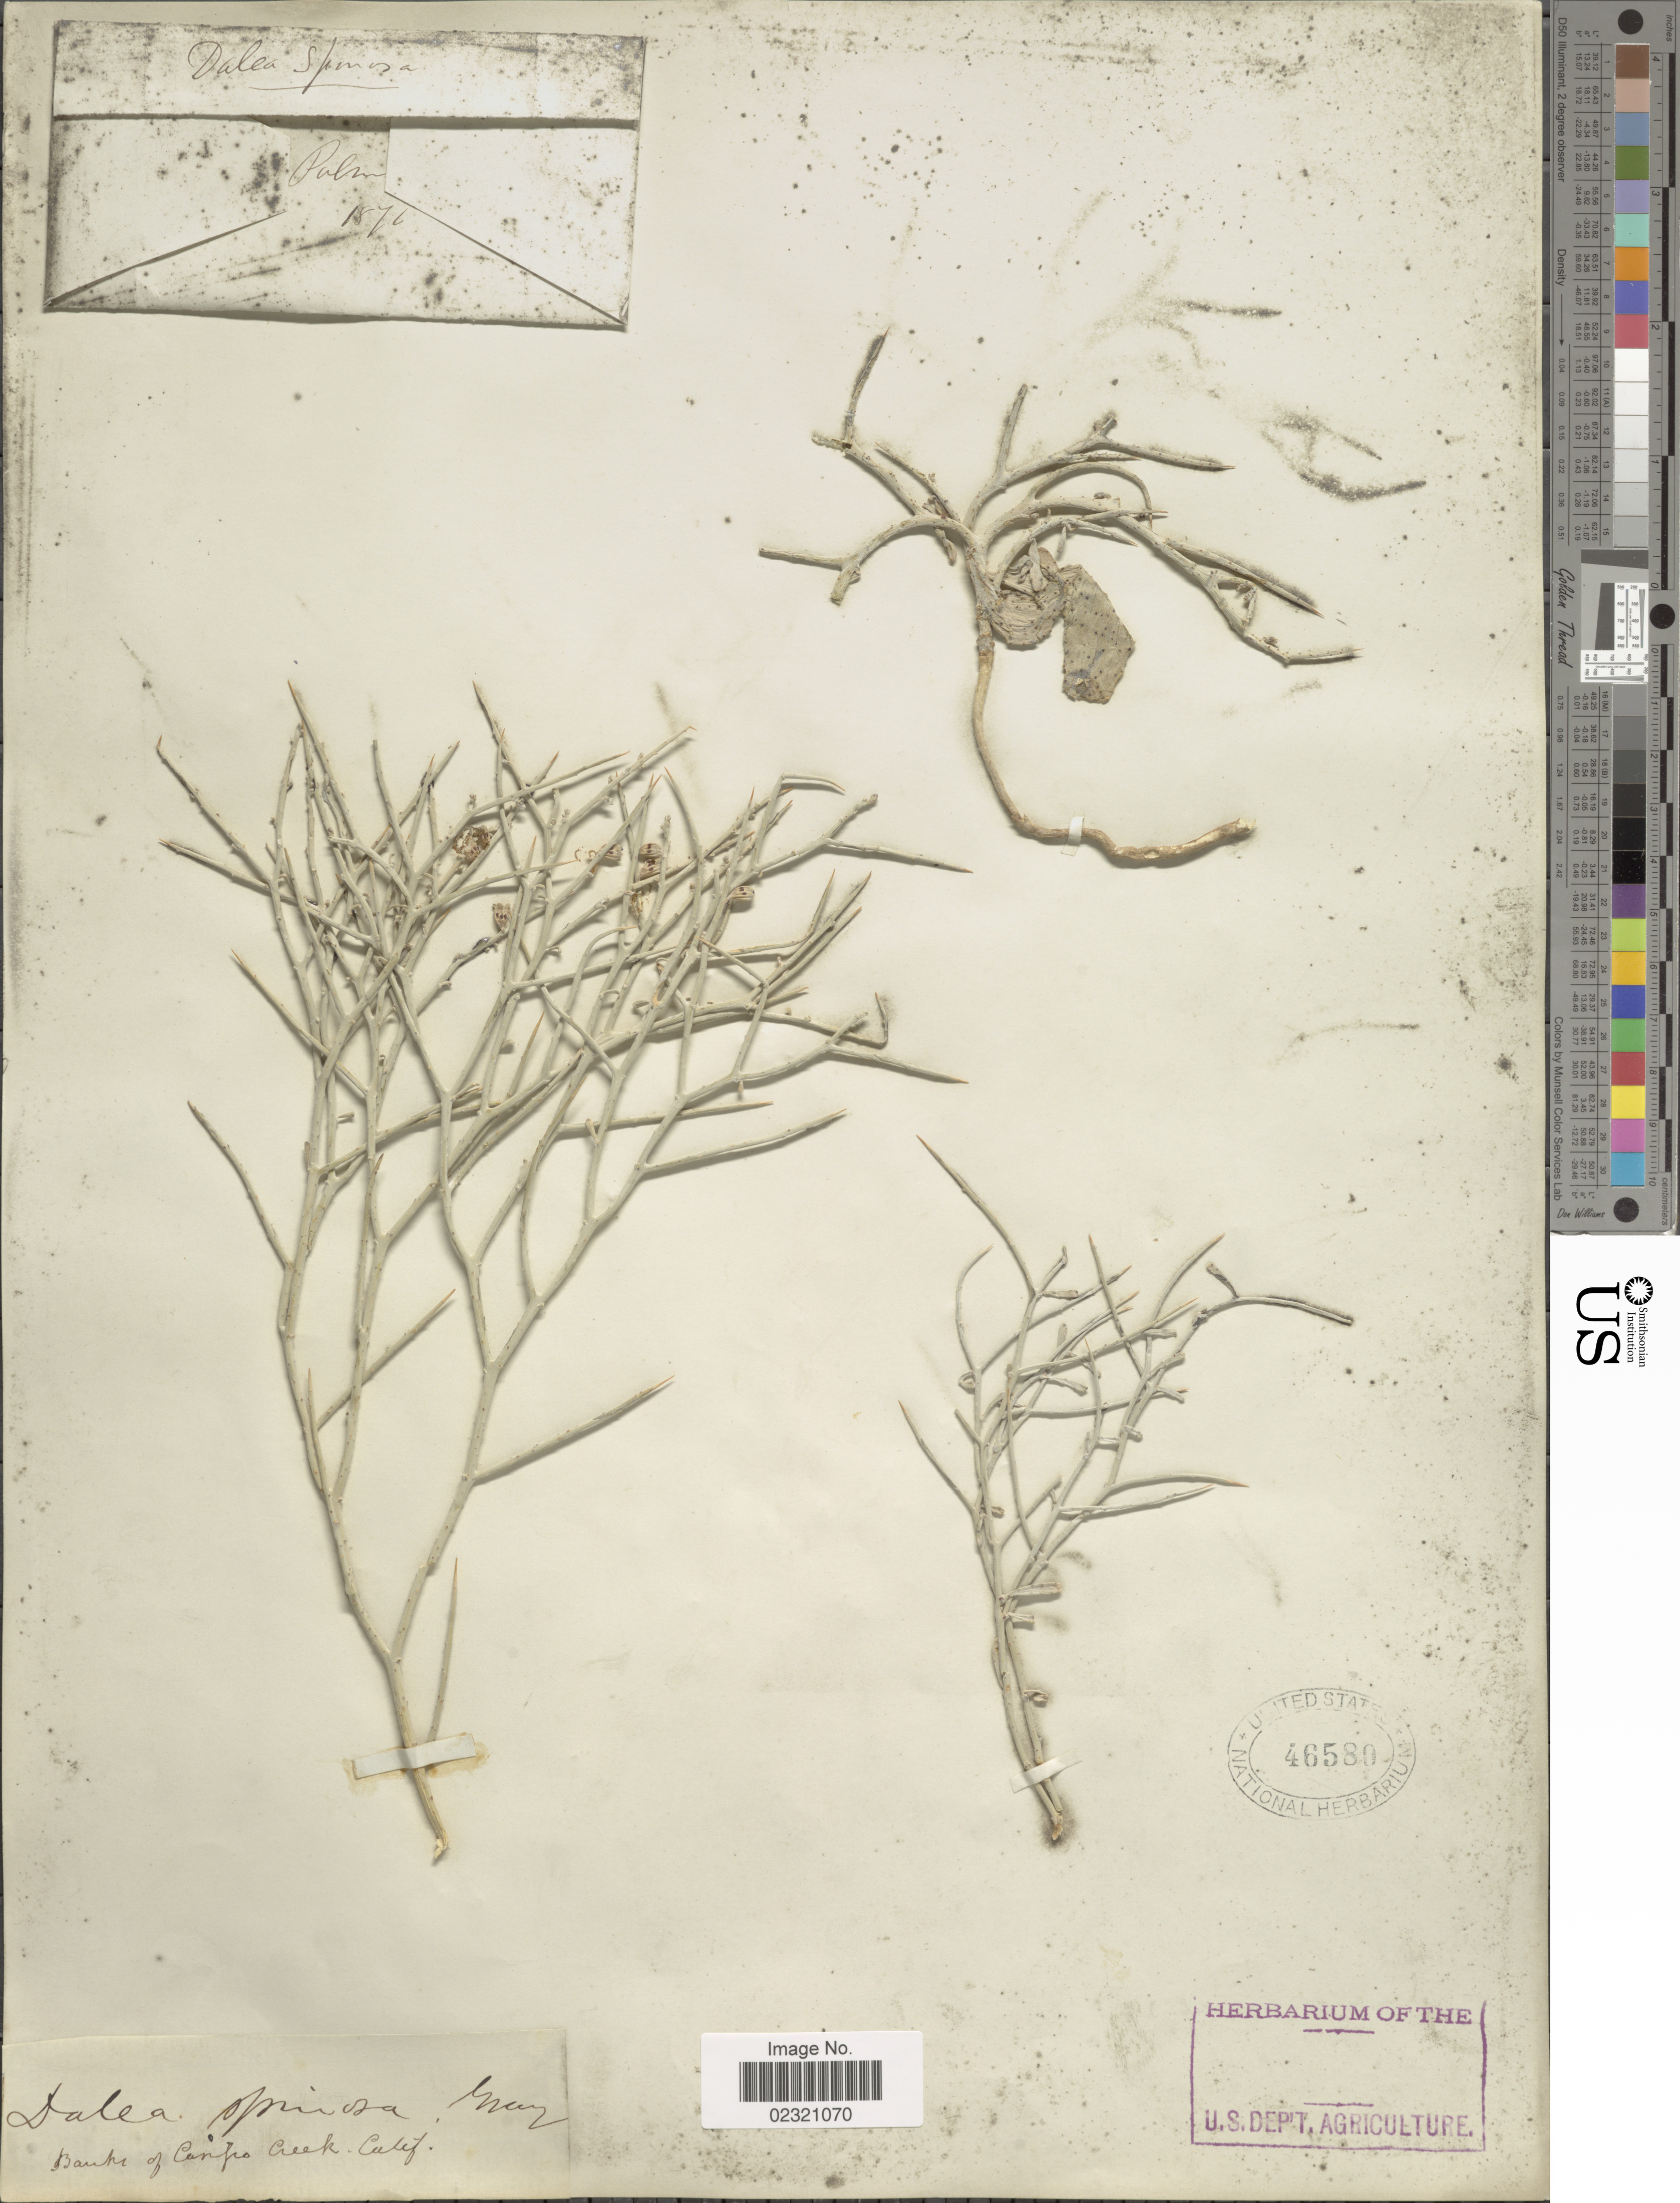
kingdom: Plantae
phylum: Tracheophyta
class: Magnoliopsida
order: Fabales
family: Fabaceae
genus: Psorothamnus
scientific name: Psorothamnus spinosus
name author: (A. Gray) Barneby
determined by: Strong, M. T., (US), Smithsonian Institution - National Museum of Natural History (UNITED STATES)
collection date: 1876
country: United States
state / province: California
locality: Banks of Campo Creek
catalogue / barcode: US 46580